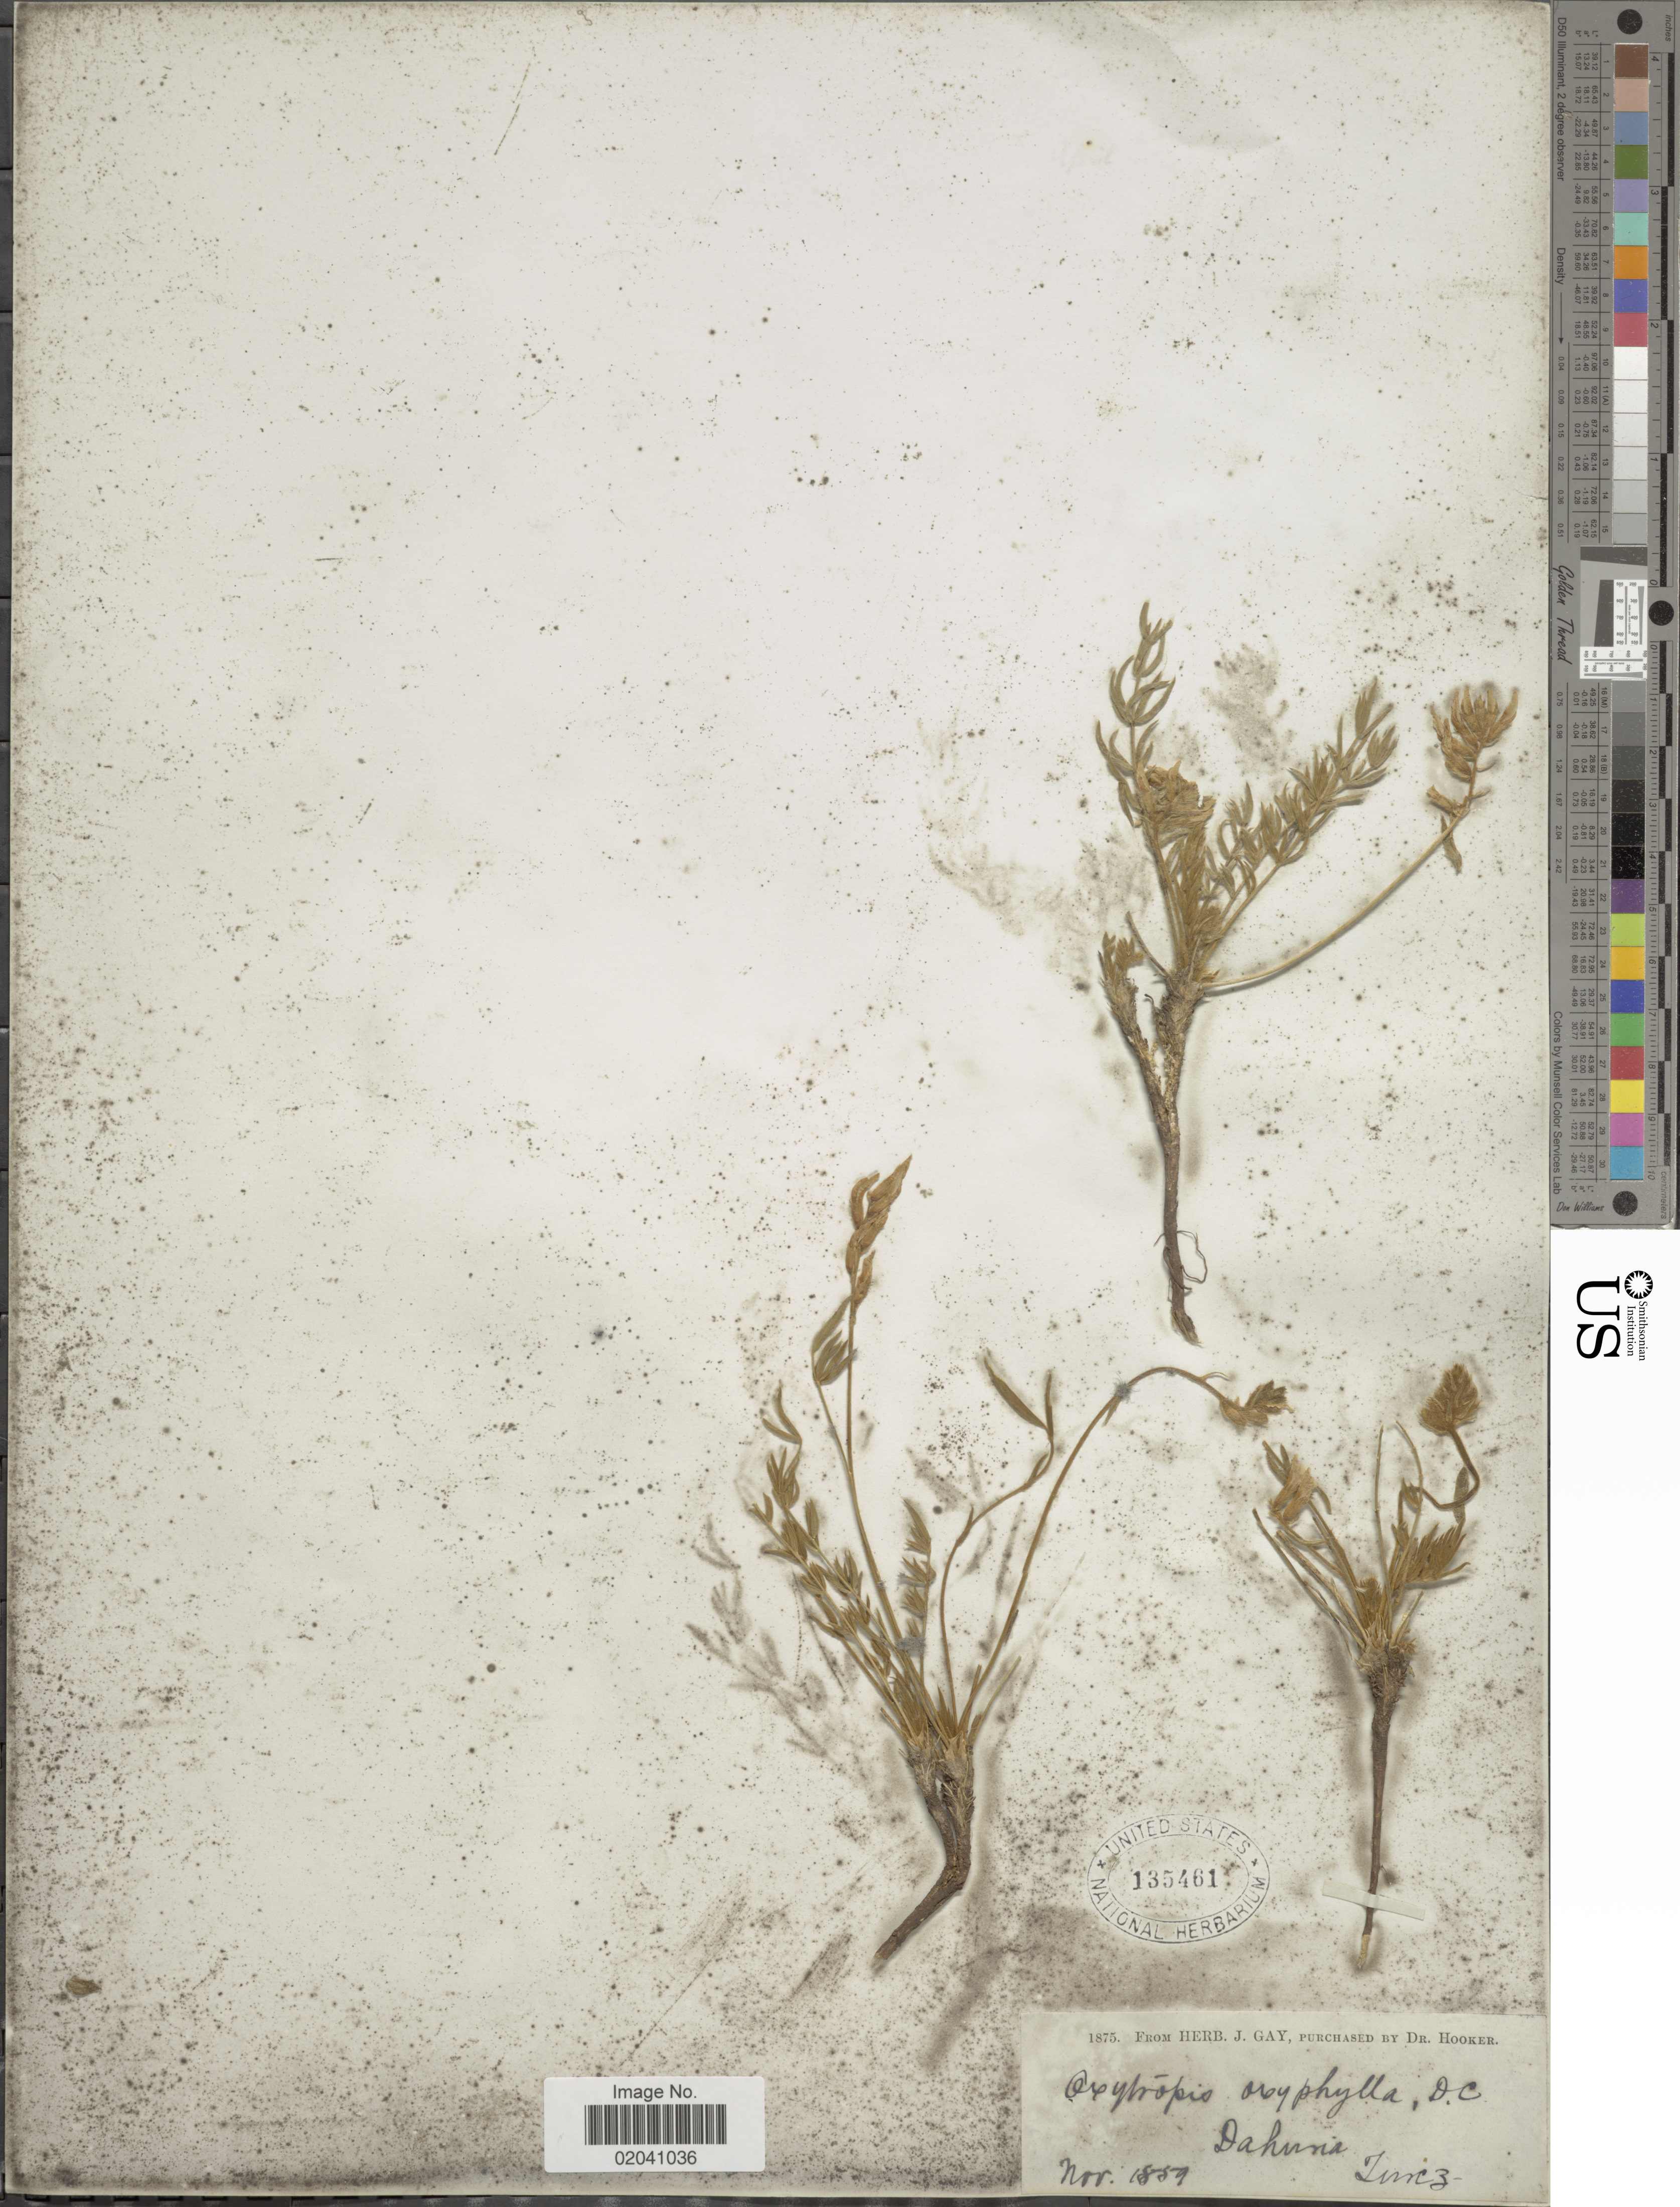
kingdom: Plantae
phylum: Tracheophyta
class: Magnoliopsida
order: Fabales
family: Fabaceae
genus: Oxytropis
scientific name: Oxytropis oxyphylla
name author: (Pall.) DC.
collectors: Turcz.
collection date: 1859-11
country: Russian Federation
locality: Dahurie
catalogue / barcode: US 135461